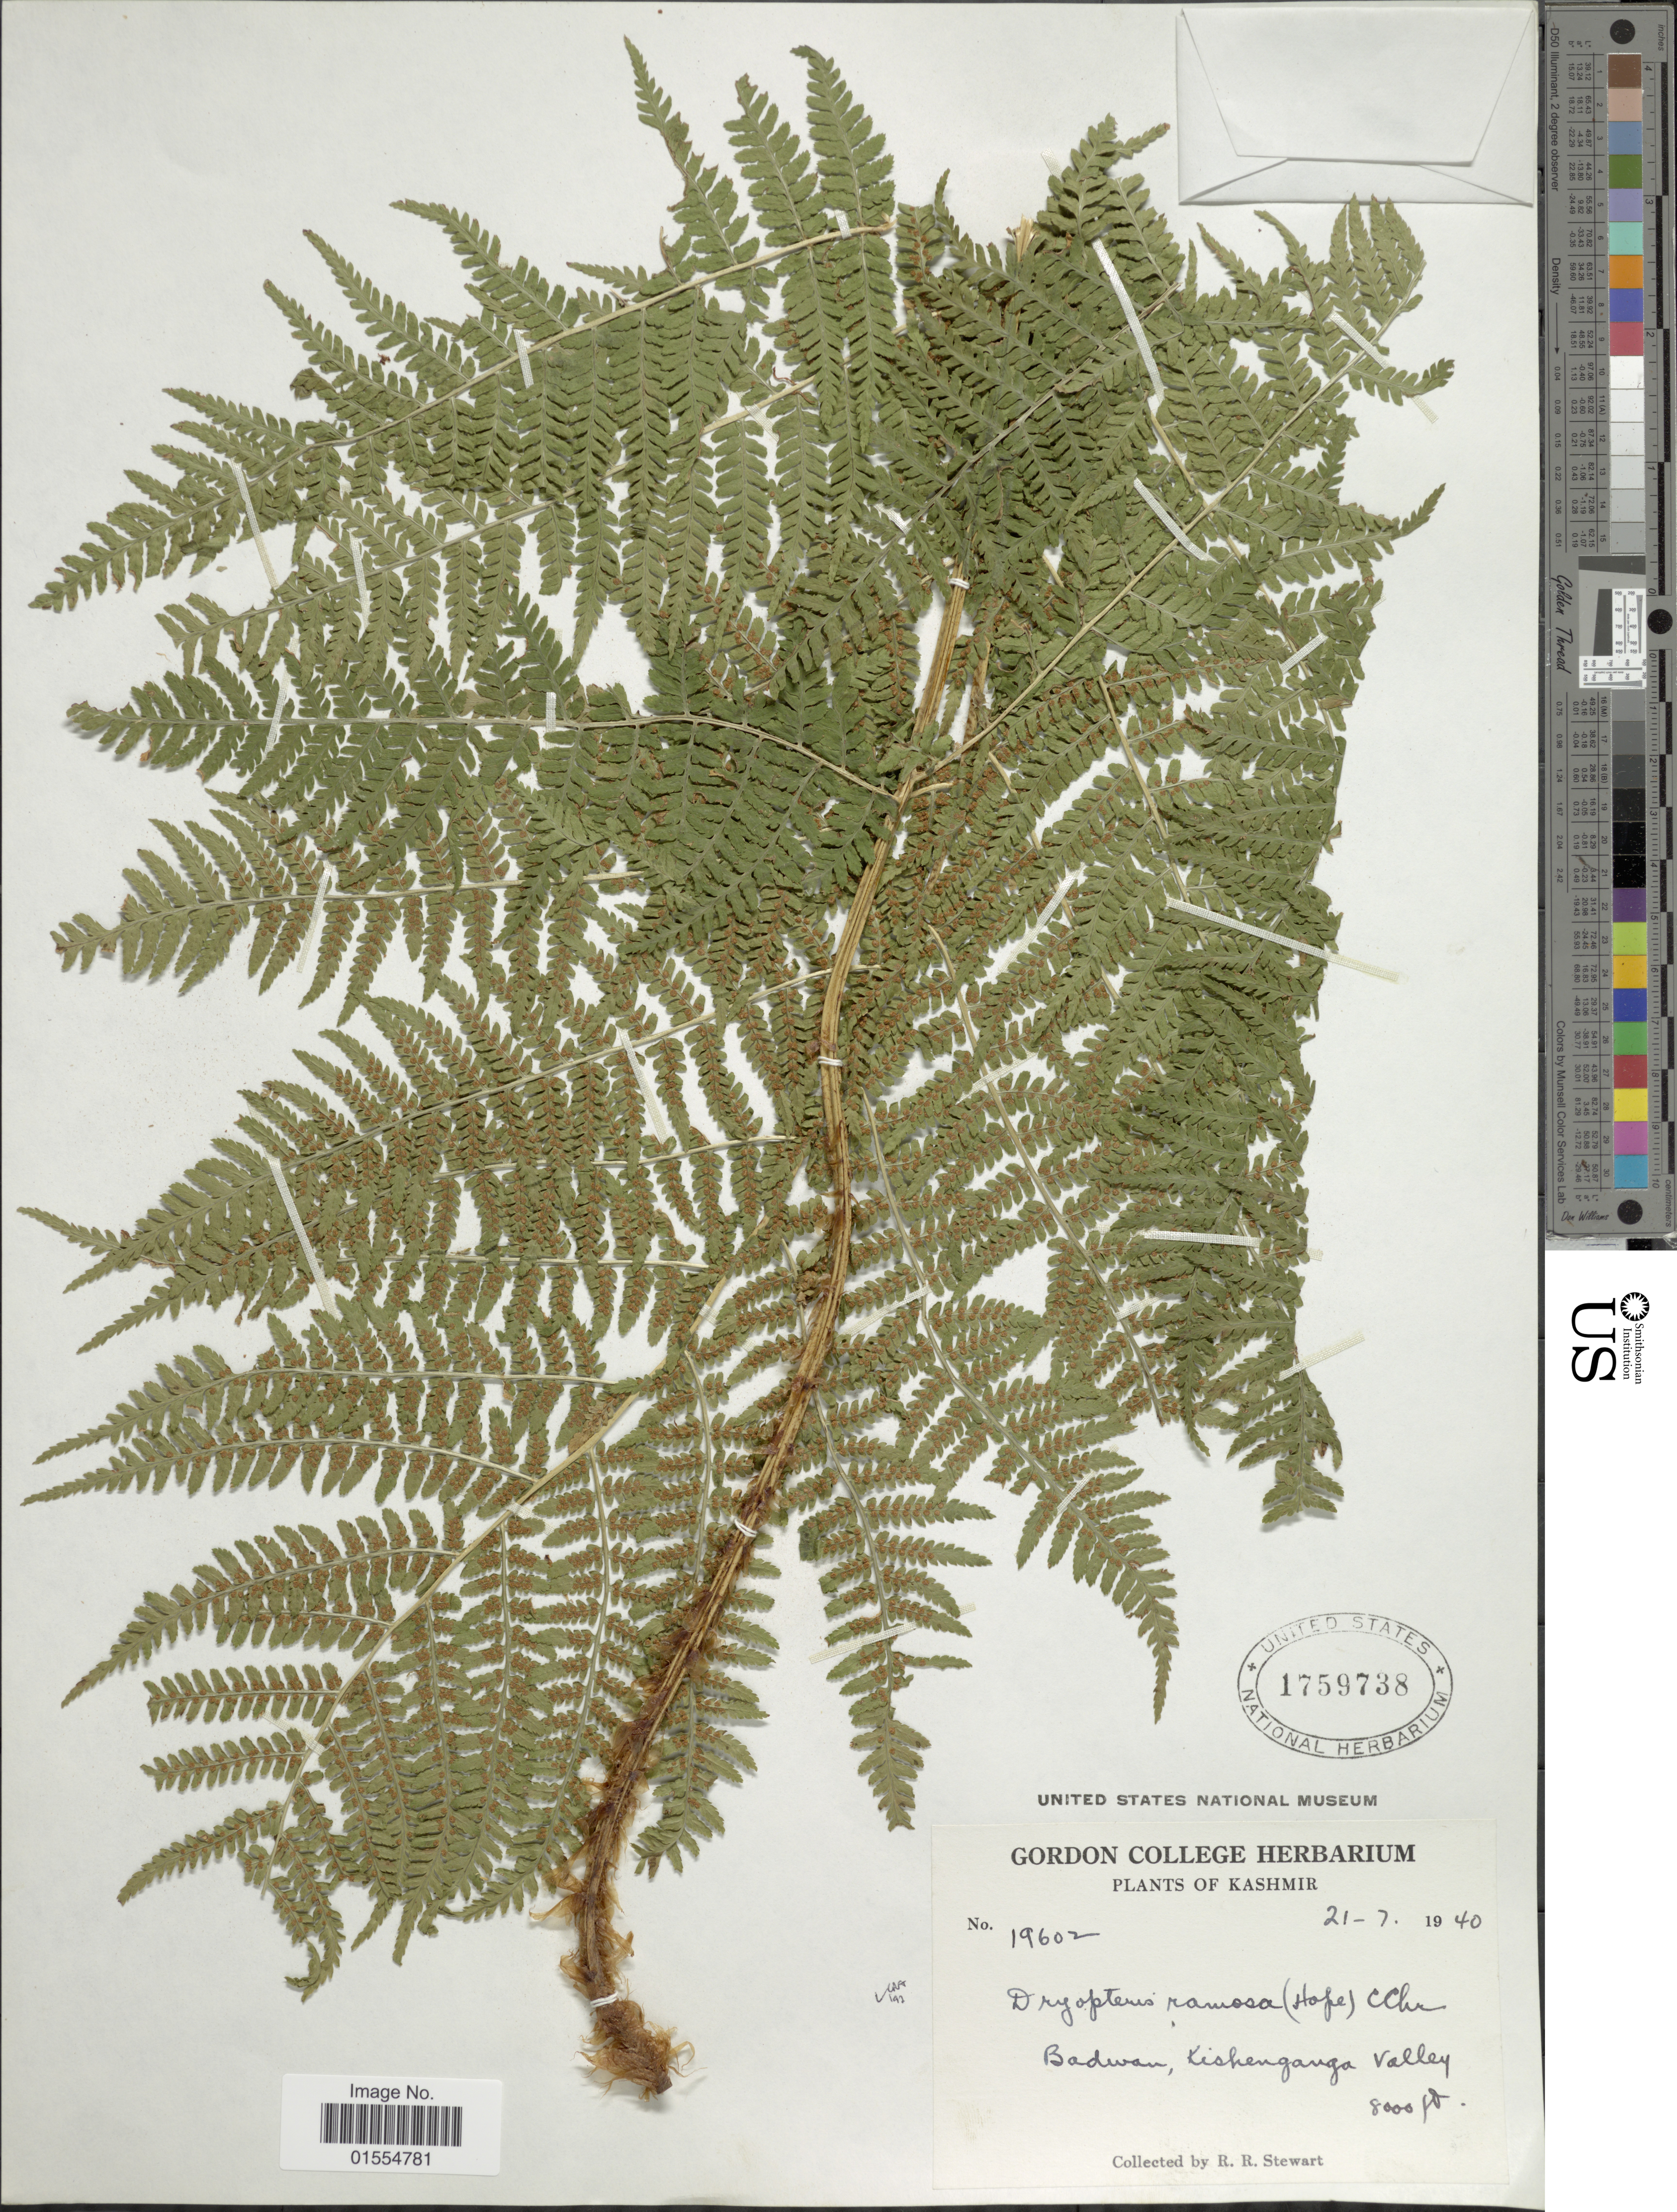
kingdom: Plantae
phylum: Tracheophyta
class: Polypodiopsida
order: Polypodiales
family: Dryopteridaceae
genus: Dryopteris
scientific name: Dryopteris ramosa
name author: (C. Hope) C. Chr.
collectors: R. R. Stewart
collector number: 19602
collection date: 1940-07-21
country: India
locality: Kashmir, Badwan, Kishenganga Valley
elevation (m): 2438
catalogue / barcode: US 1759738